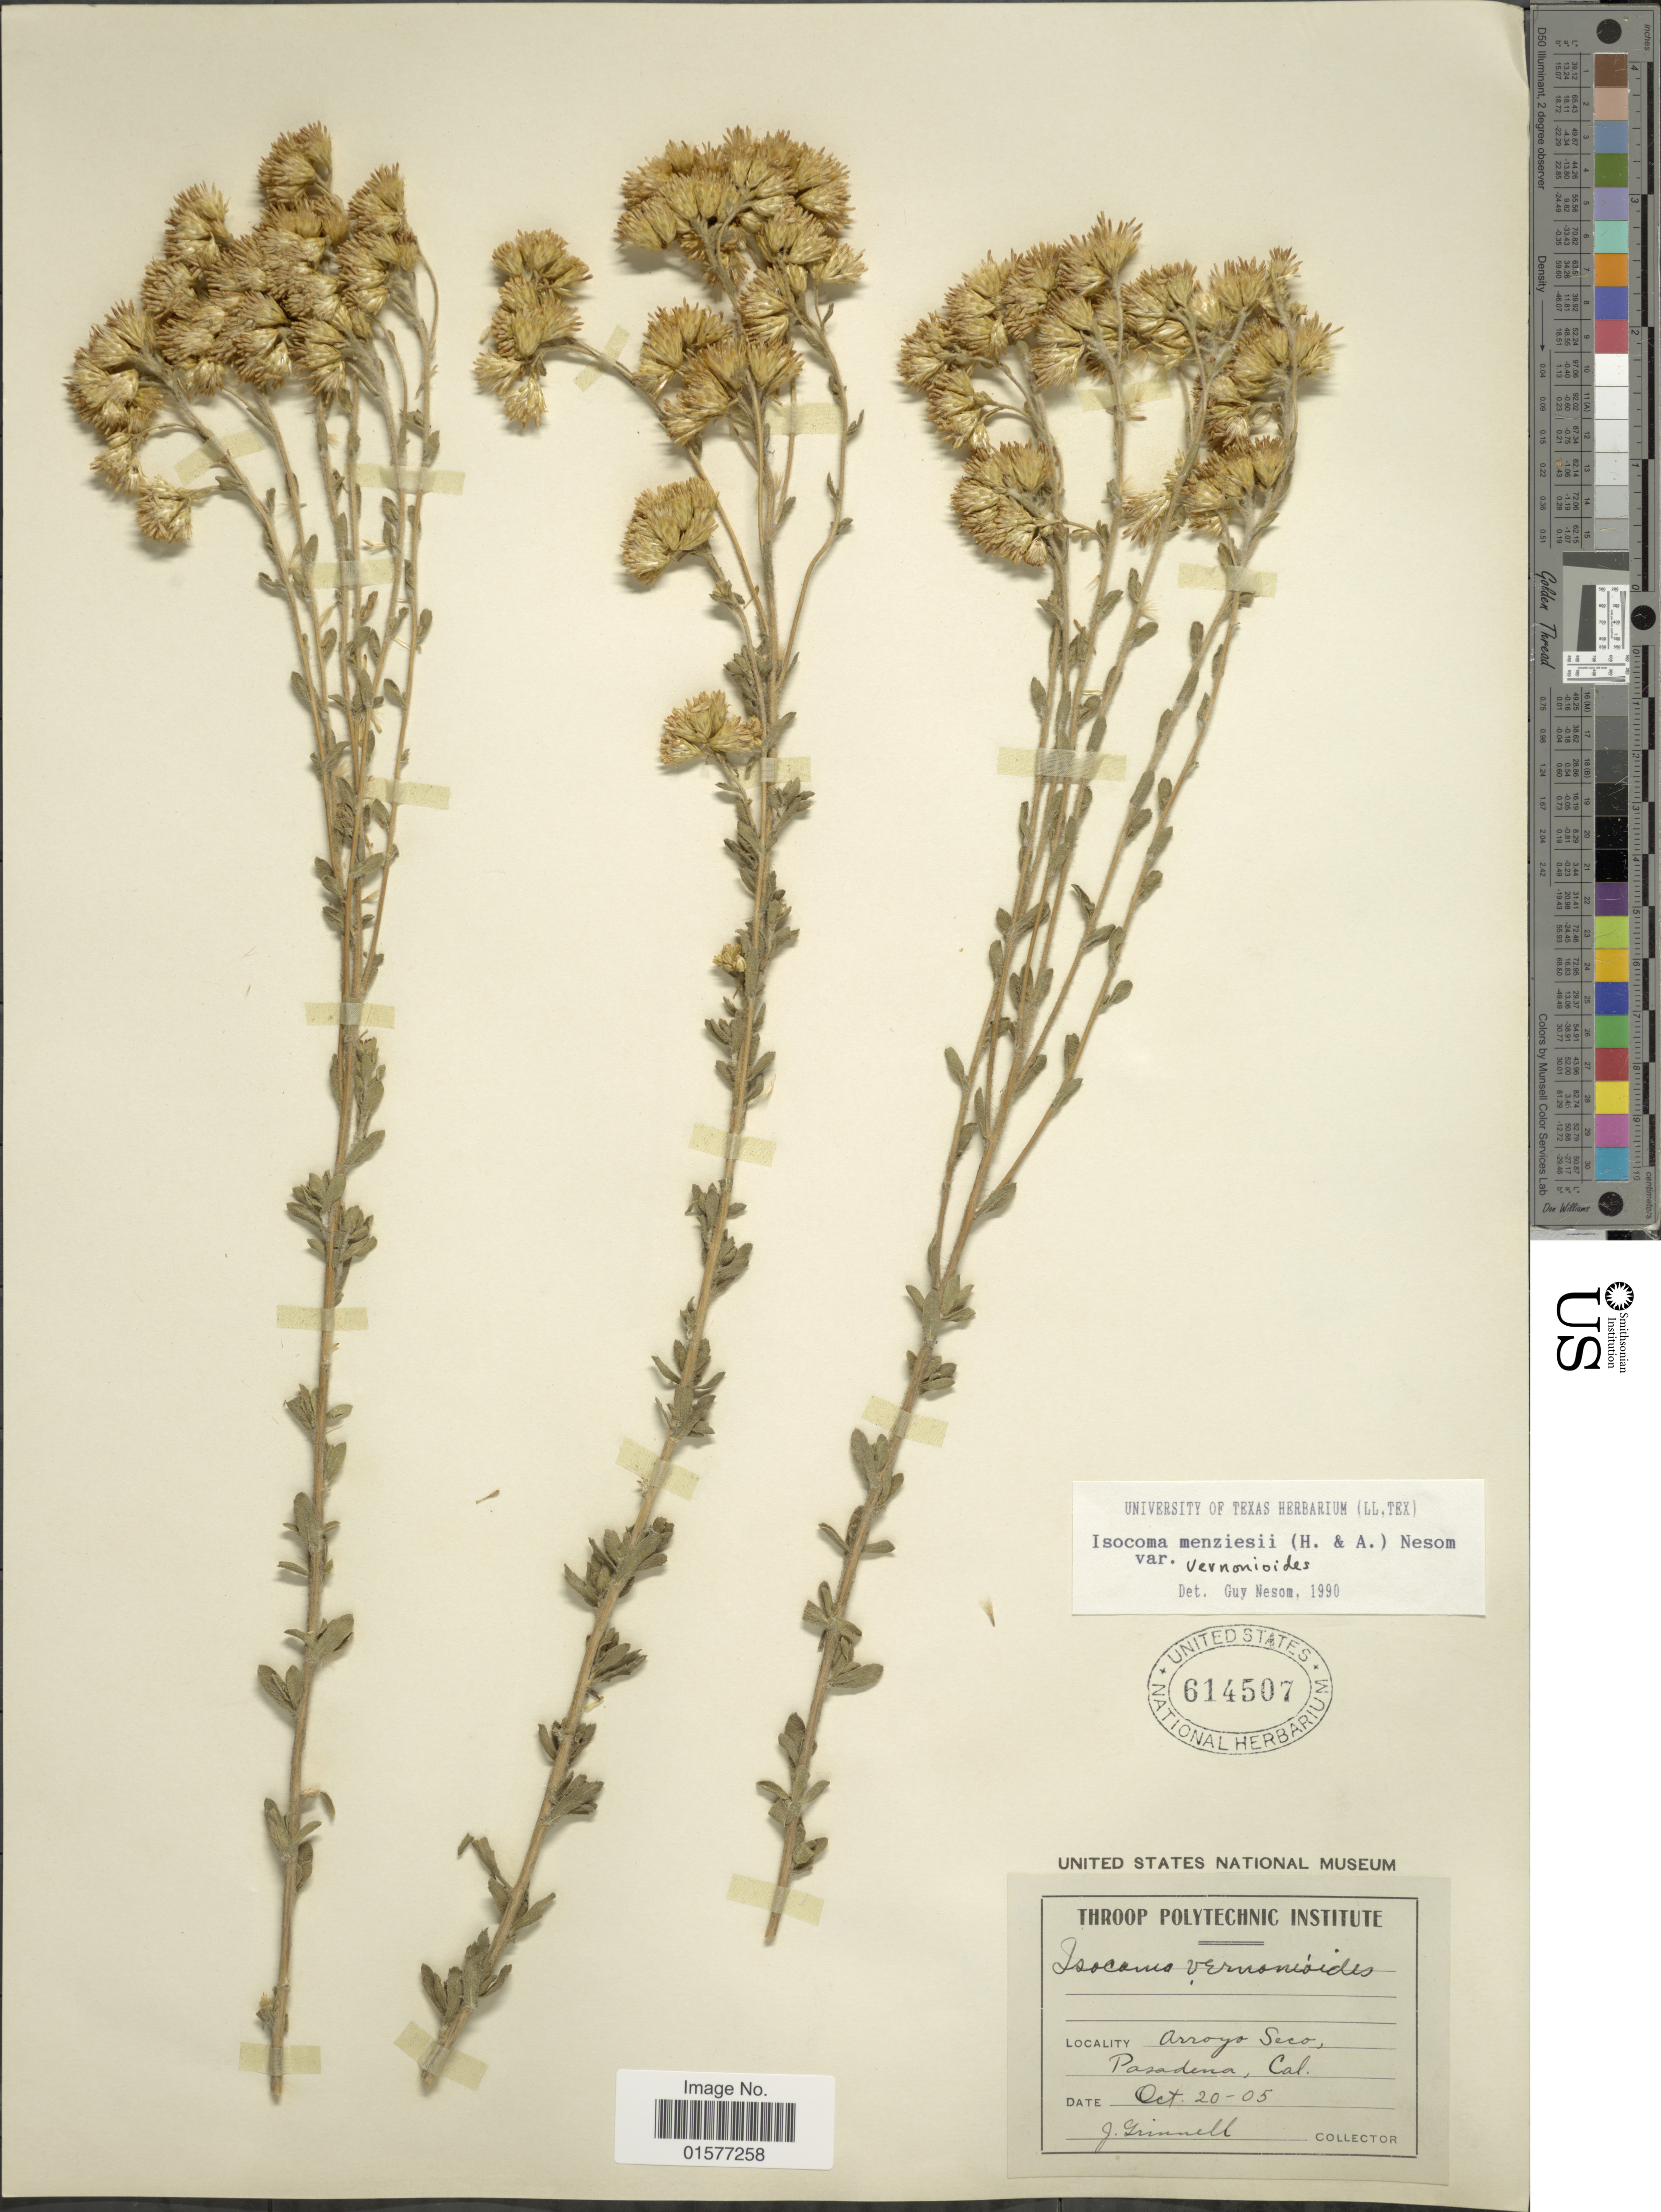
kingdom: Plantae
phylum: Tracheophyta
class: Magnoliopsida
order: Asterales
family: Asteraceae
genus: Isocoma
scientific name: Isocoma menziesii var. vernonioides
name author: (Nutt.) G.L. Nesom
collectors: J. Grinnell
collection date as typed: Transcribed d/m/y: 20/10/5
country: United States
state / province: California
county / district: Los Angeles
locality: Arroyo Seco, Pasadena, Cal.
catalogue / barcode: US 614507